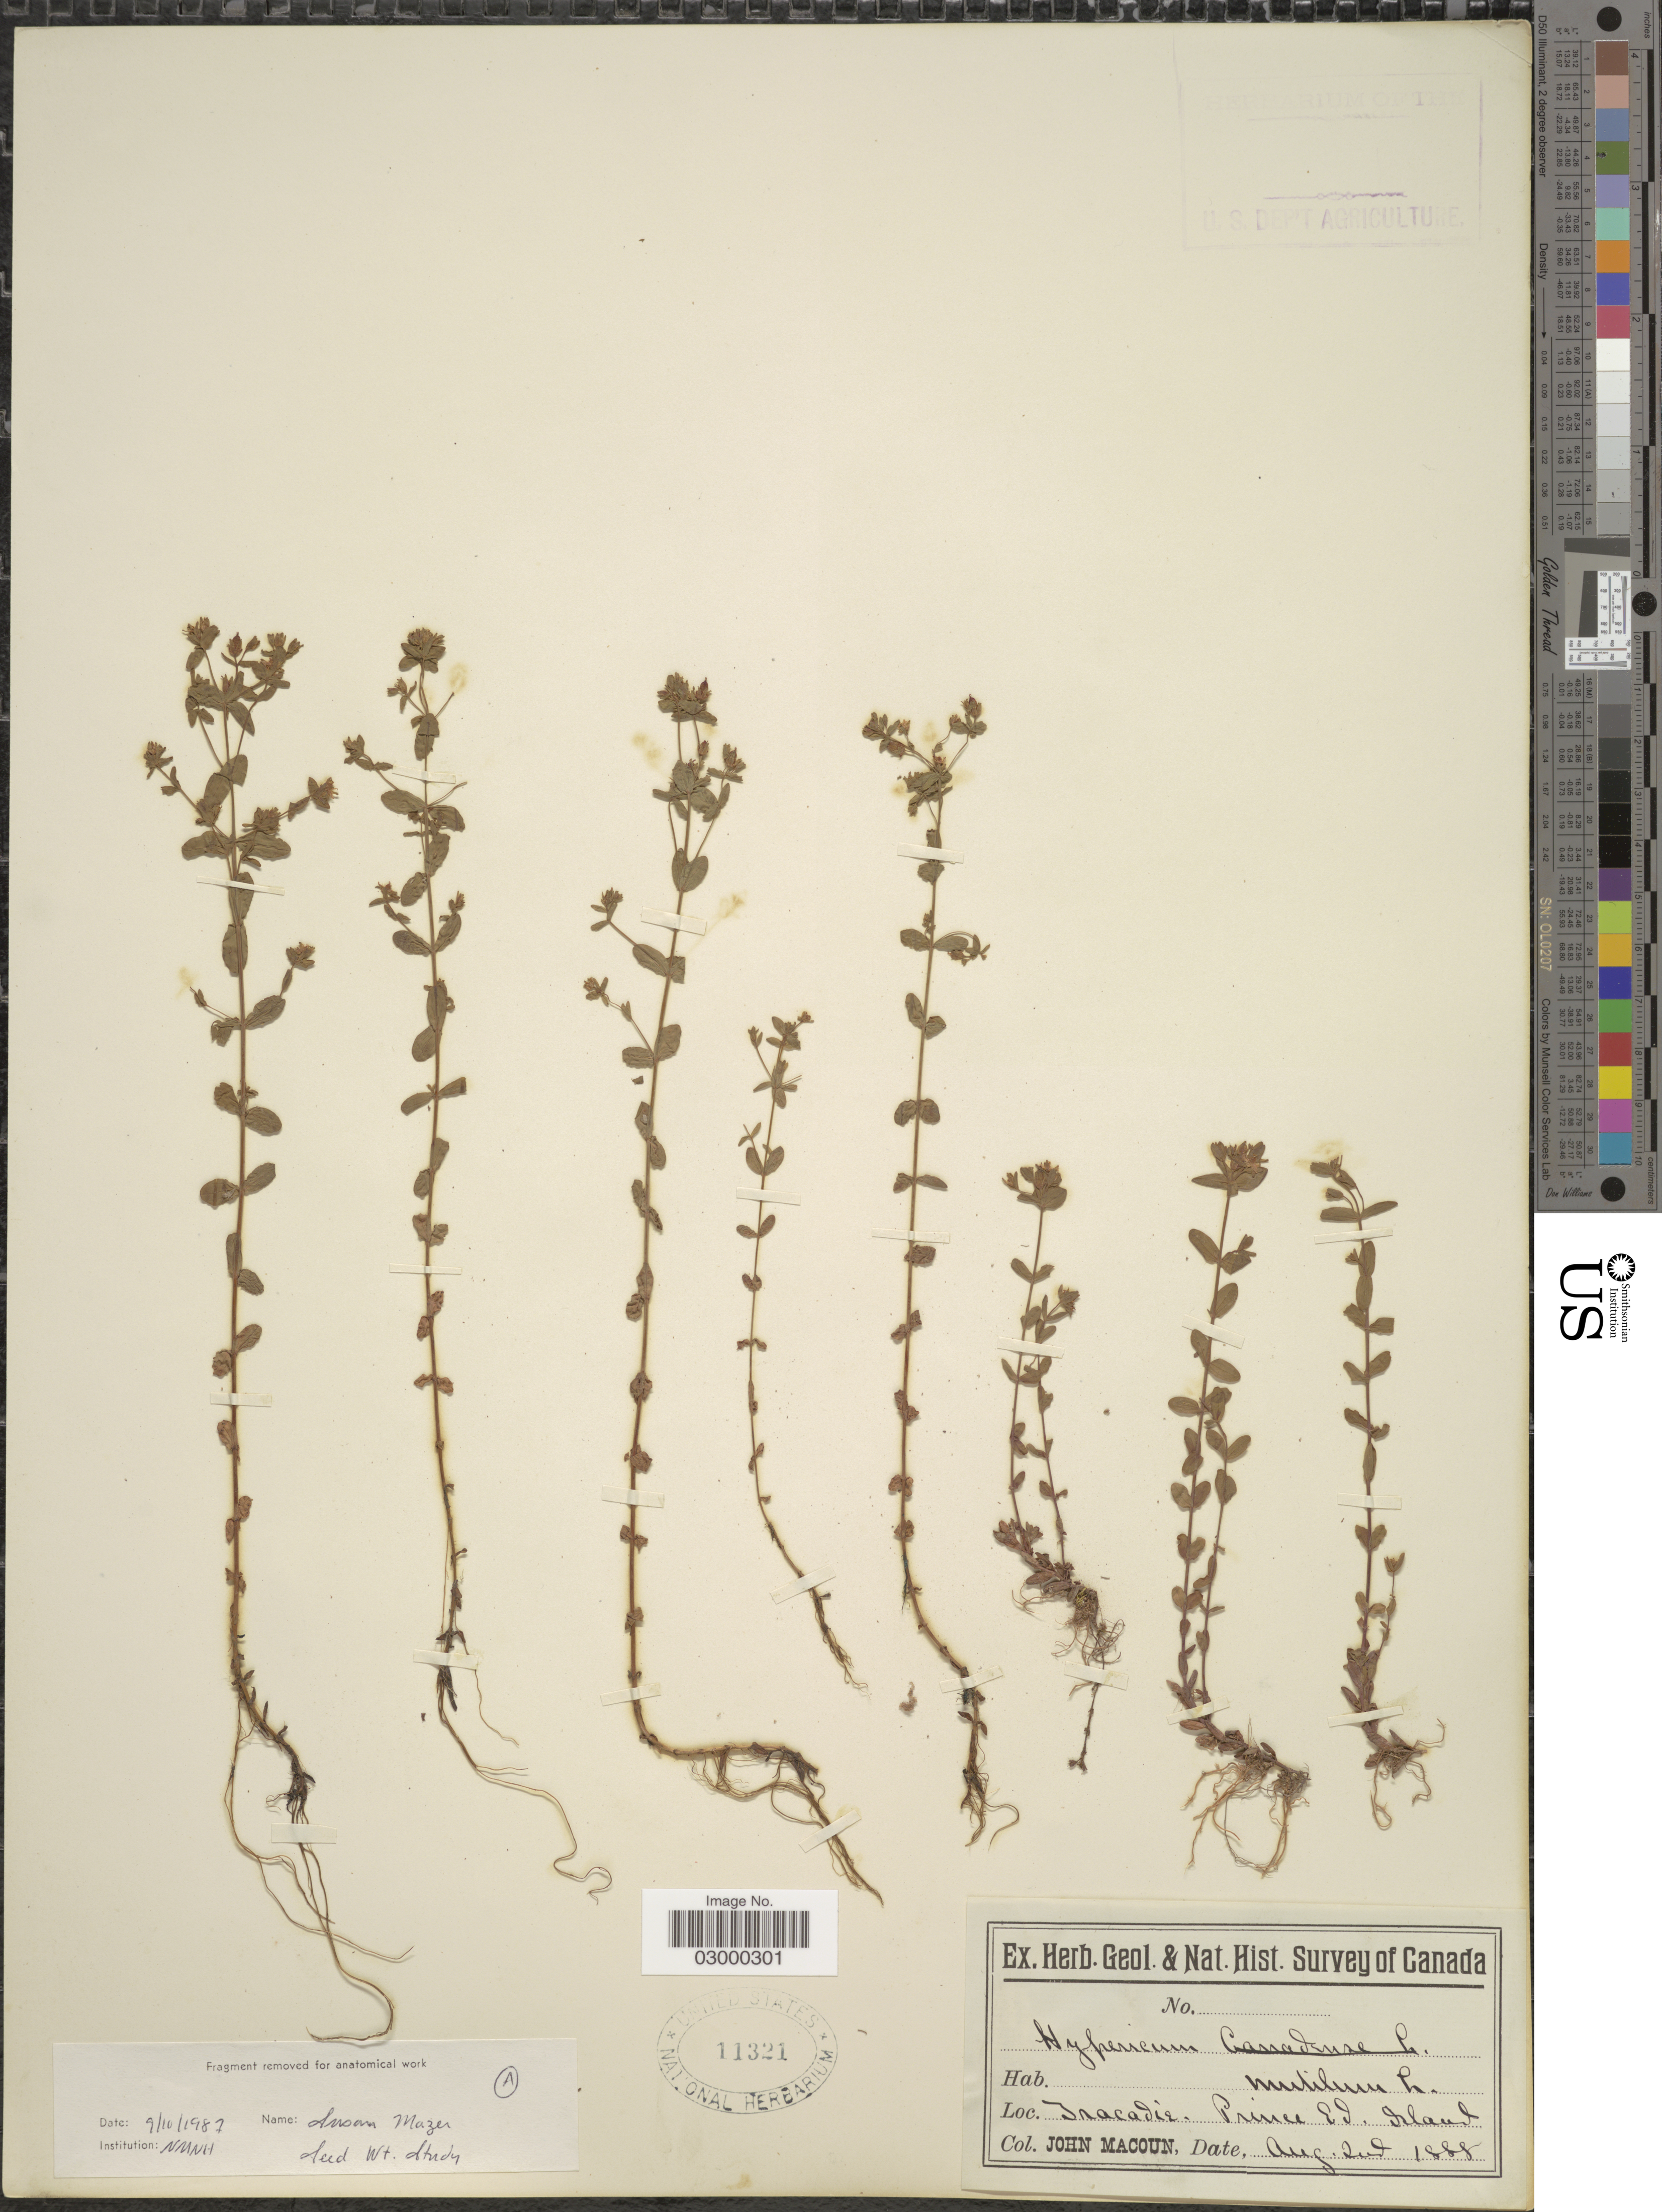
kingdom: Plantae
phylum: Tracheophyta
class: Magnoliopsida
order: Malpighiales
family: Hypericaceae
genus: Hypericum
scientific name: Hypericum boreale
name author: (Britton) E.P. Bicknell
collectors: J. Macoun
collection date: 1888-08-02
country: Canada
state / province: Prince Edward Island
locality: Iracadie, Prince EI. Island.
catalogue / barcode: US 11321